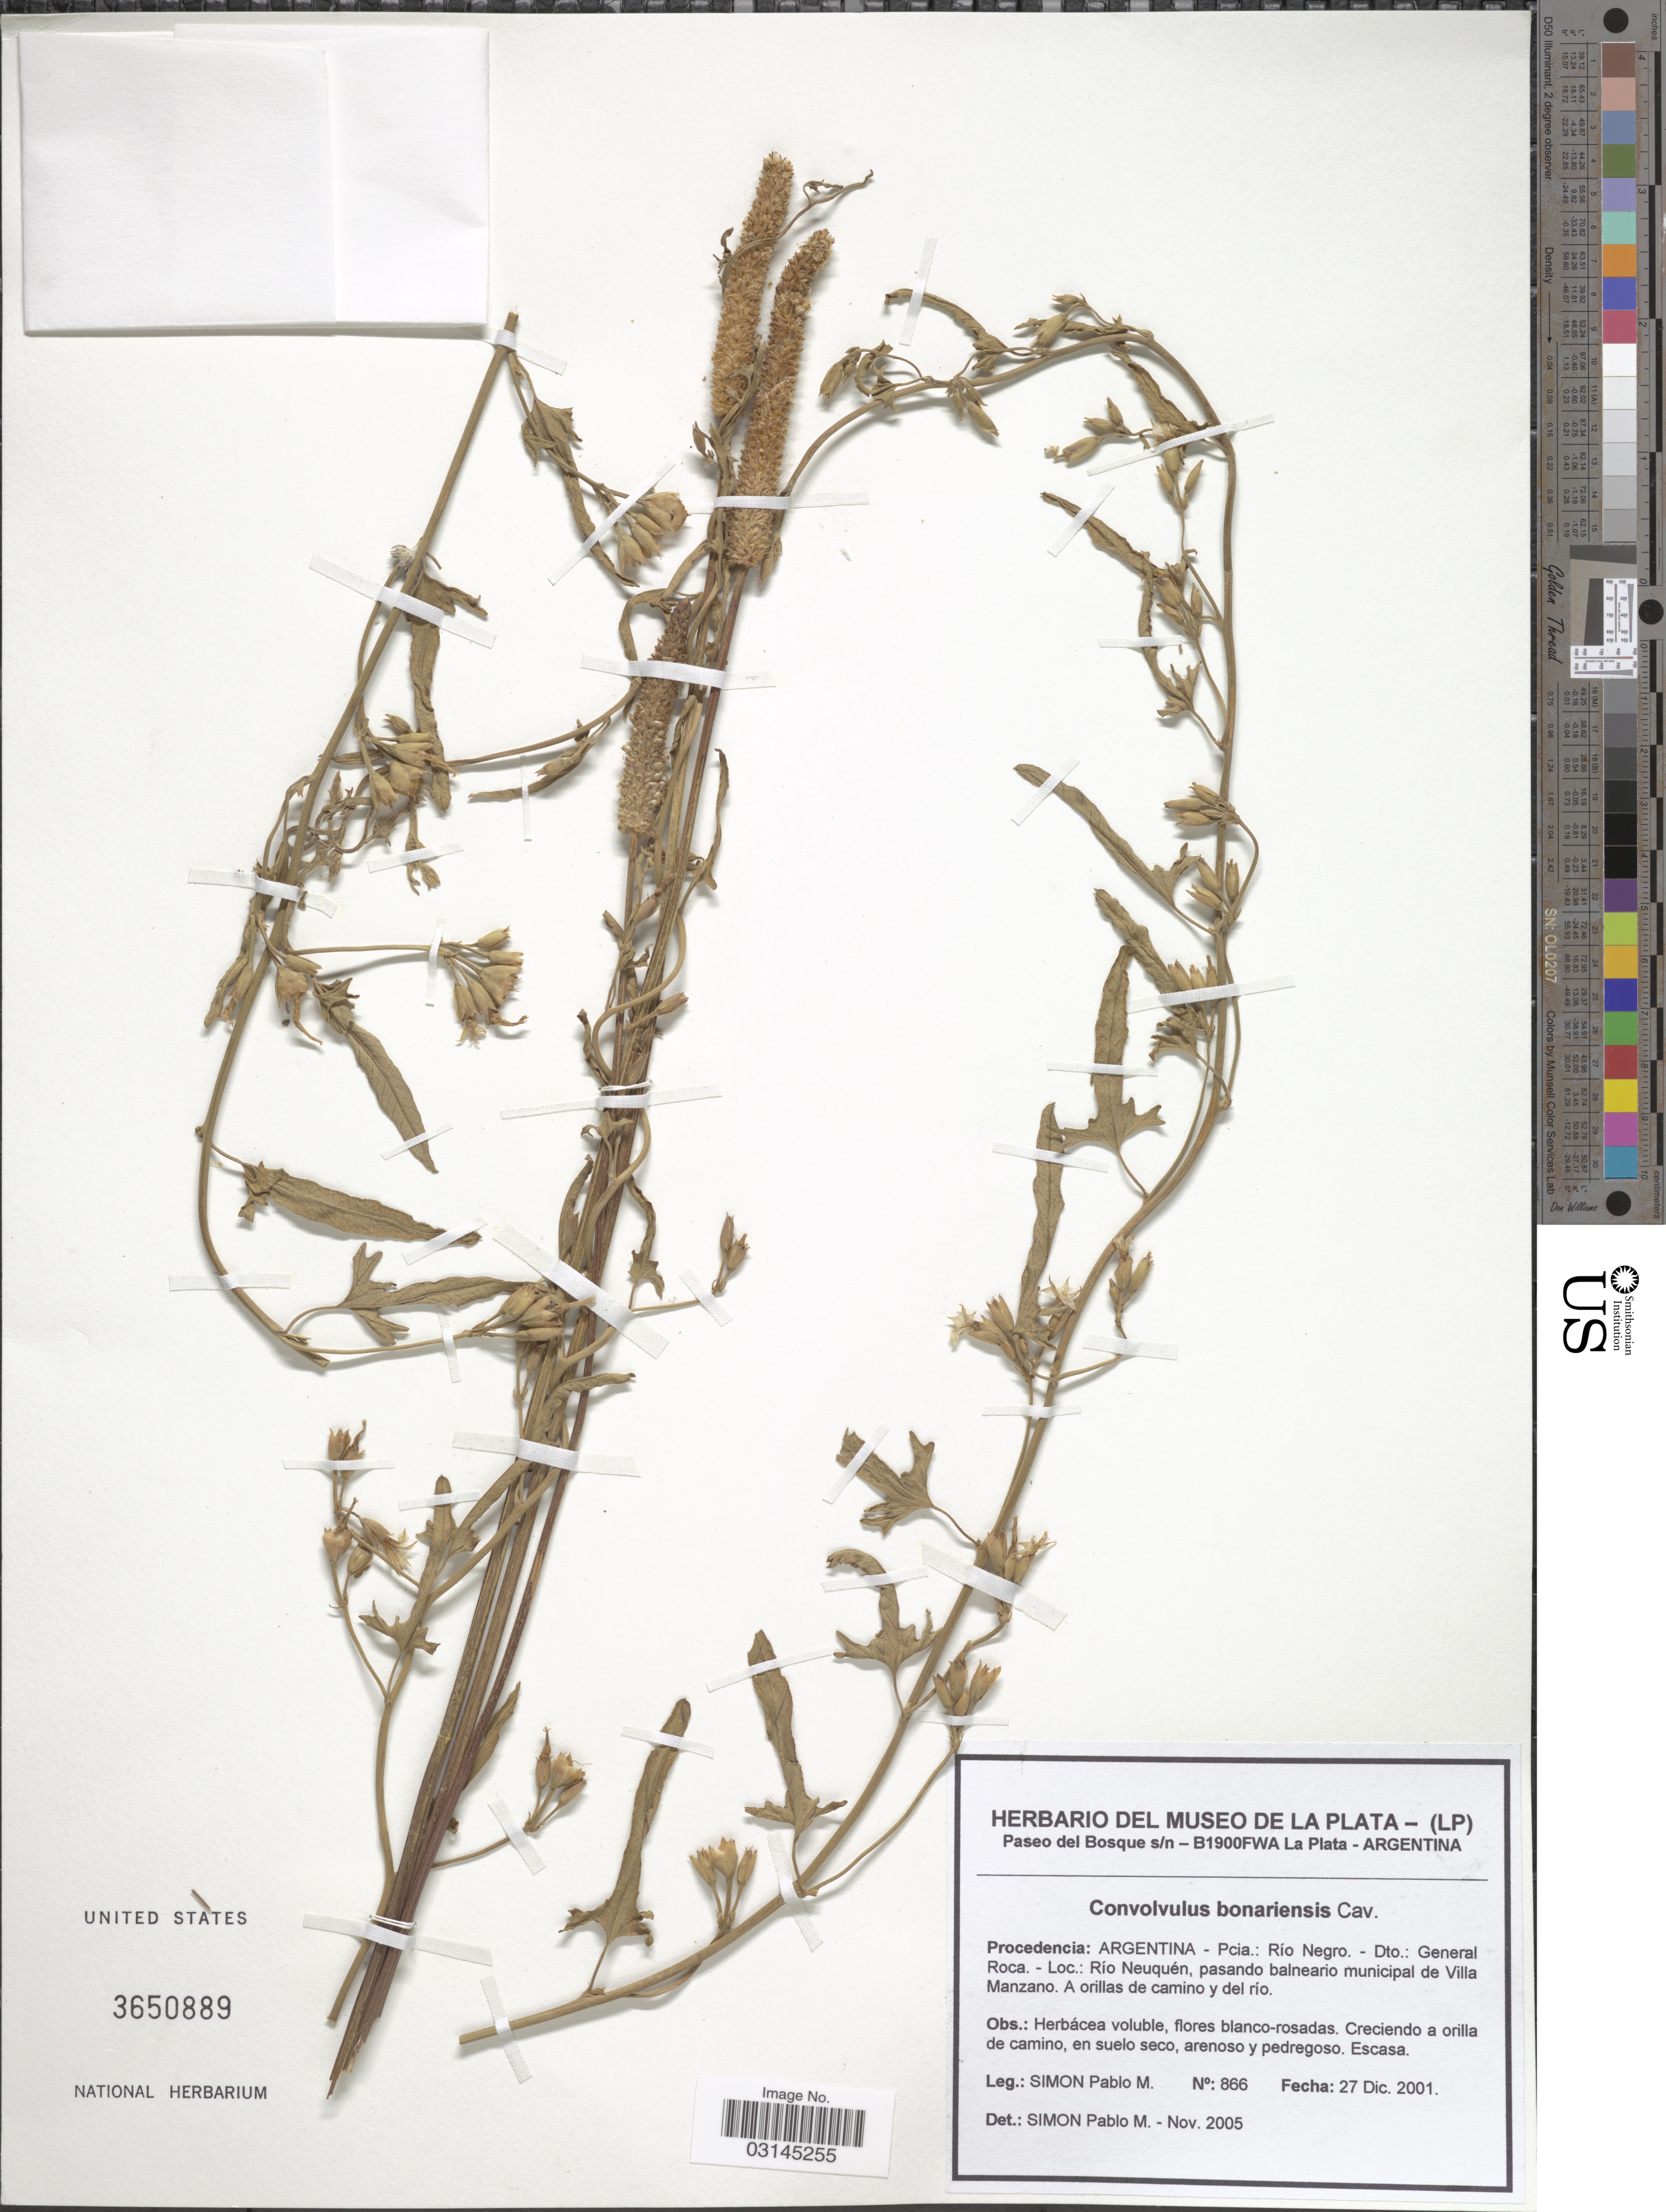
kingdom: Plantae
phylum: Tracheophyta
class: Magnoliopsida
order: Solanales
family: Convolvulaceae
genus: Convolvulus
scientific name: Convolvulus bonariensis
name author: Cav.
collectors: S. Pablo M.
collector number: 866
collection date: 2001-12-27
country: Argentina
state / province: Rio Negro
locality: Procedencia: Argentina - Pcia.: Río Negro. - Dto.: General Roca. - Río Neuquén, pasando balneario municipal de Villa Manzano.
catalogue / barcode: US 3650889